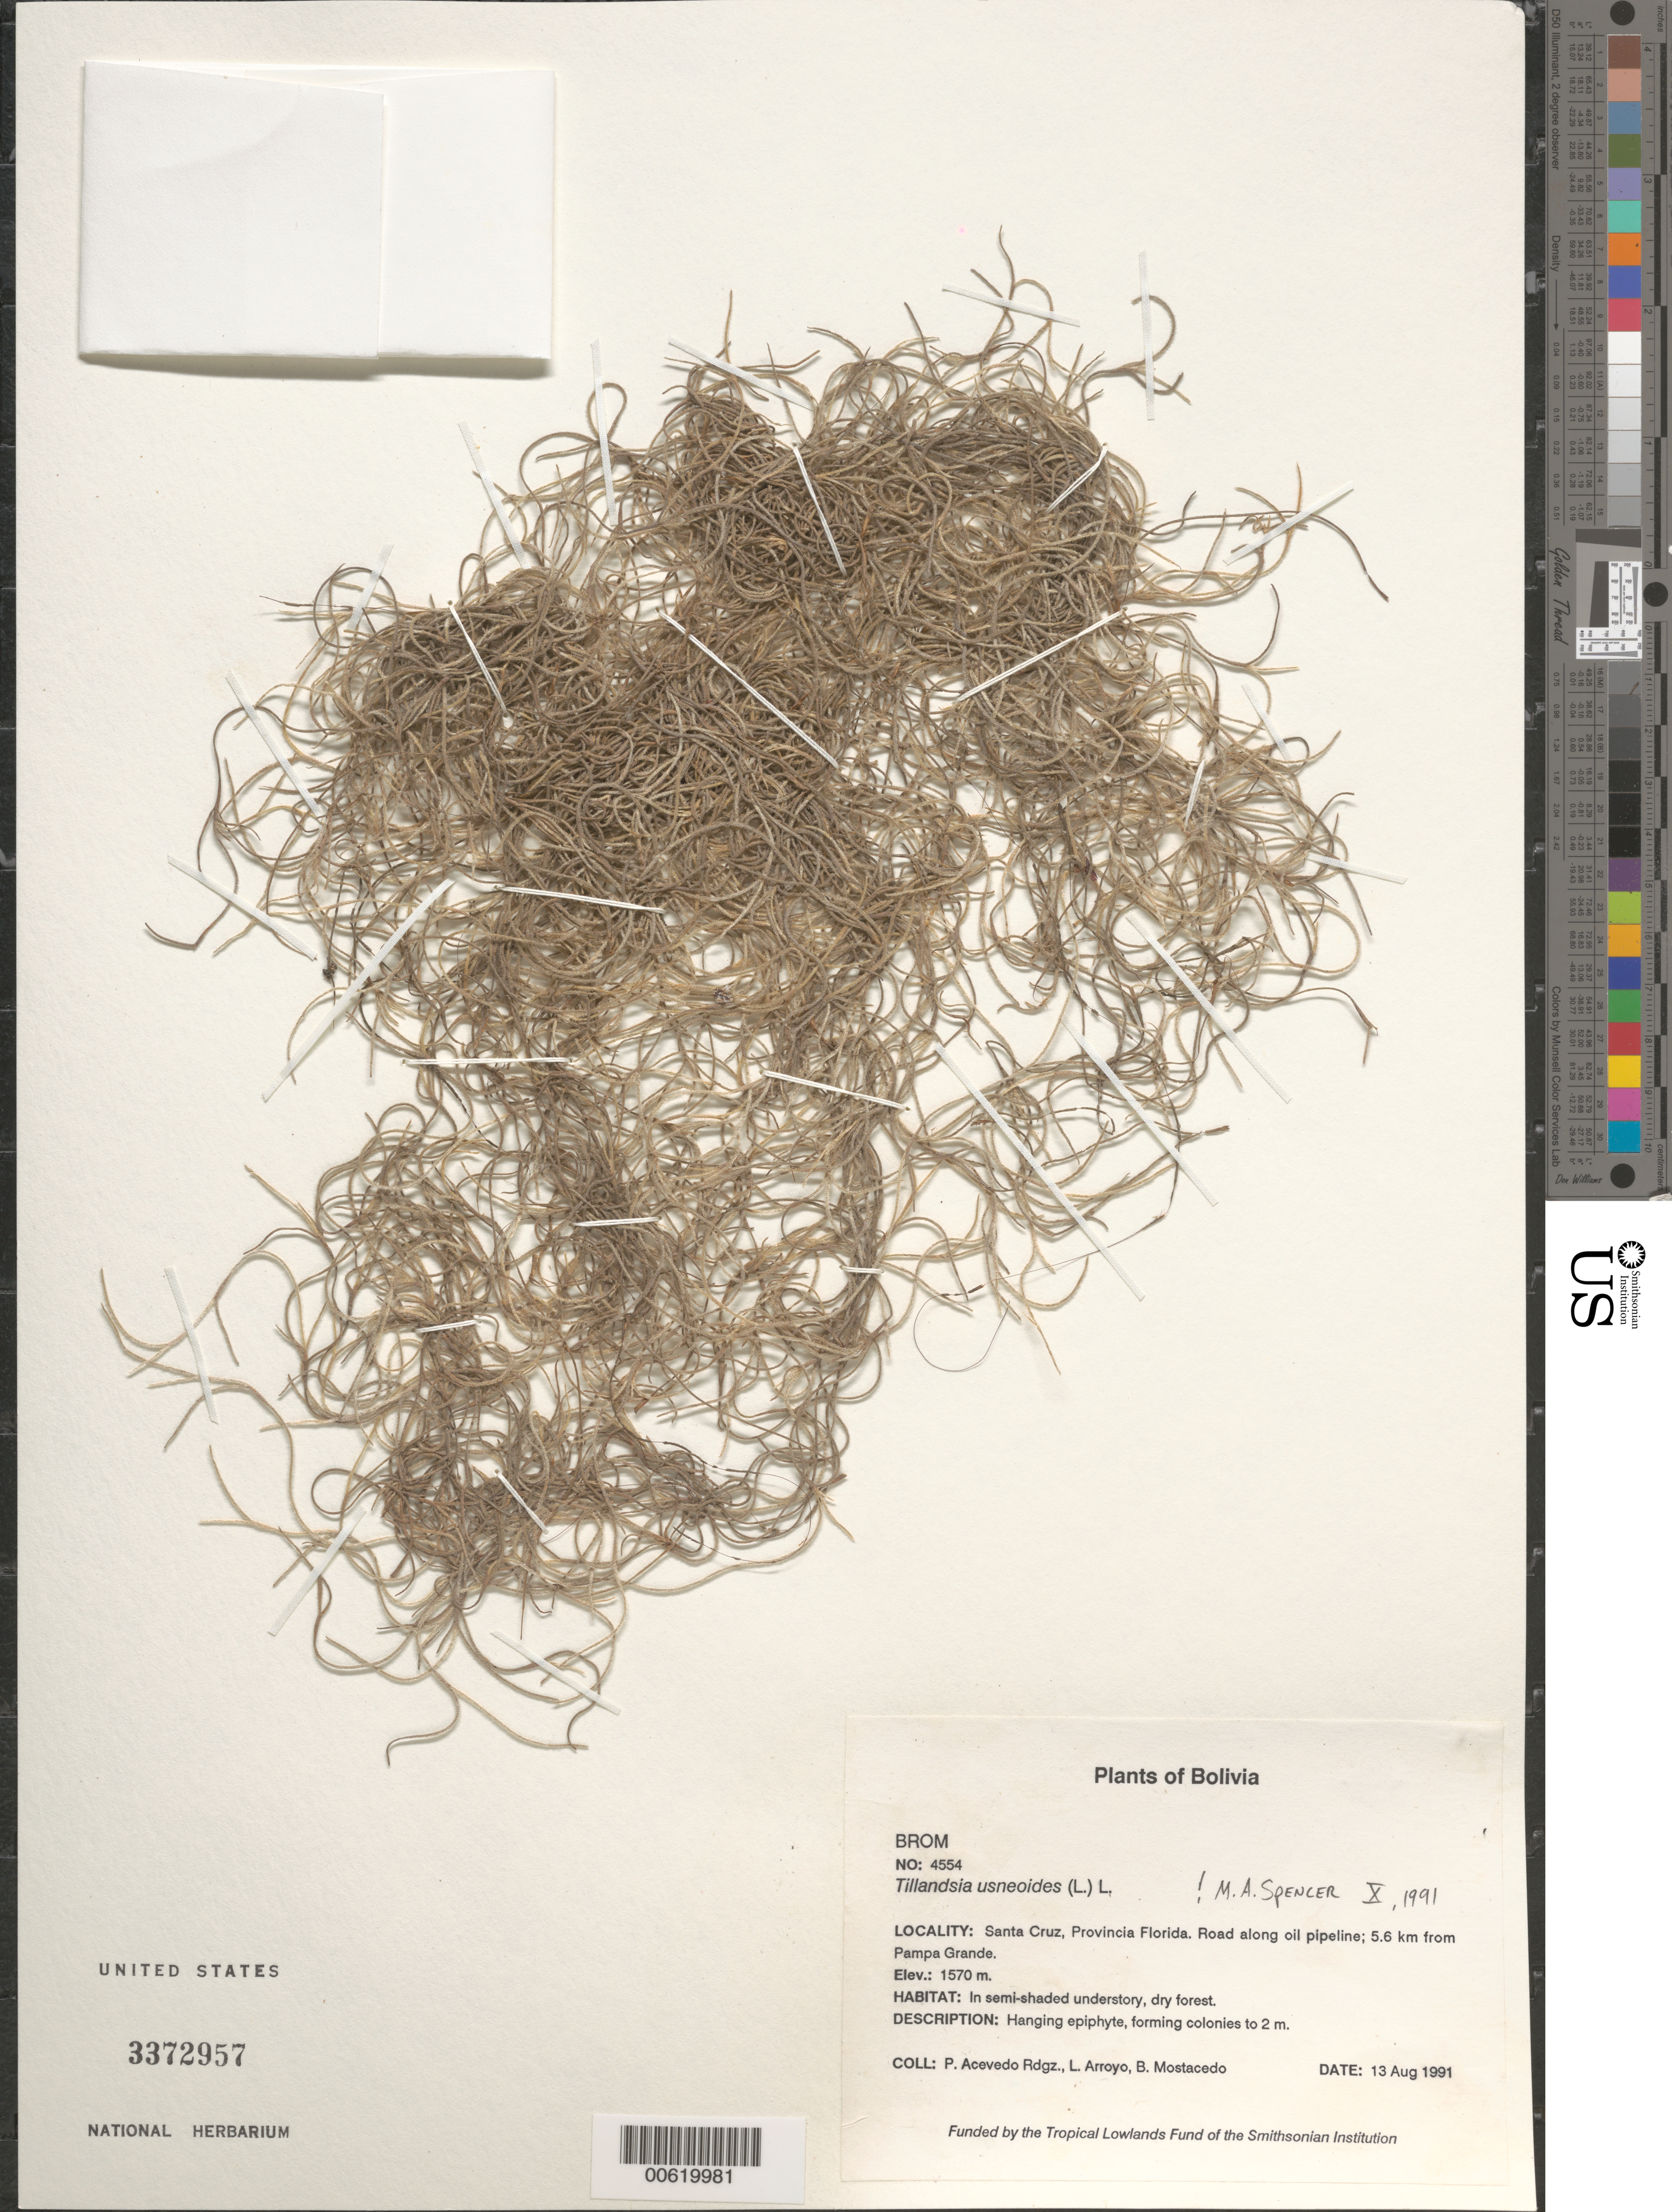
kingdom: Plantae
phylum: Tracheophyta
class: Liliopsida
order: Poales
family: Bromeliaceae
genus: Tillandsia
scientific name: Tillandsia usneoides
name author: (L.) L.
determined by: Spencer, M. A.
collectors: P. Acevedo-Rodr., L. Arroyo & B. Mostacedo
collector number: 4554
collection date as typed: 13 Aug 1991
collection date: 1991-08-13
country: Bolivia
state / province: Santa Cruz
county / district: Florida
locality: Depart. Santa Cruz, Provincia Florida. Road along oil pipeline; 5.6 km from Pampa Grande.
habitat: In semi-shaded understory, dry forest.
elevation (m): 1570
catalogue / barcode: US 3372957